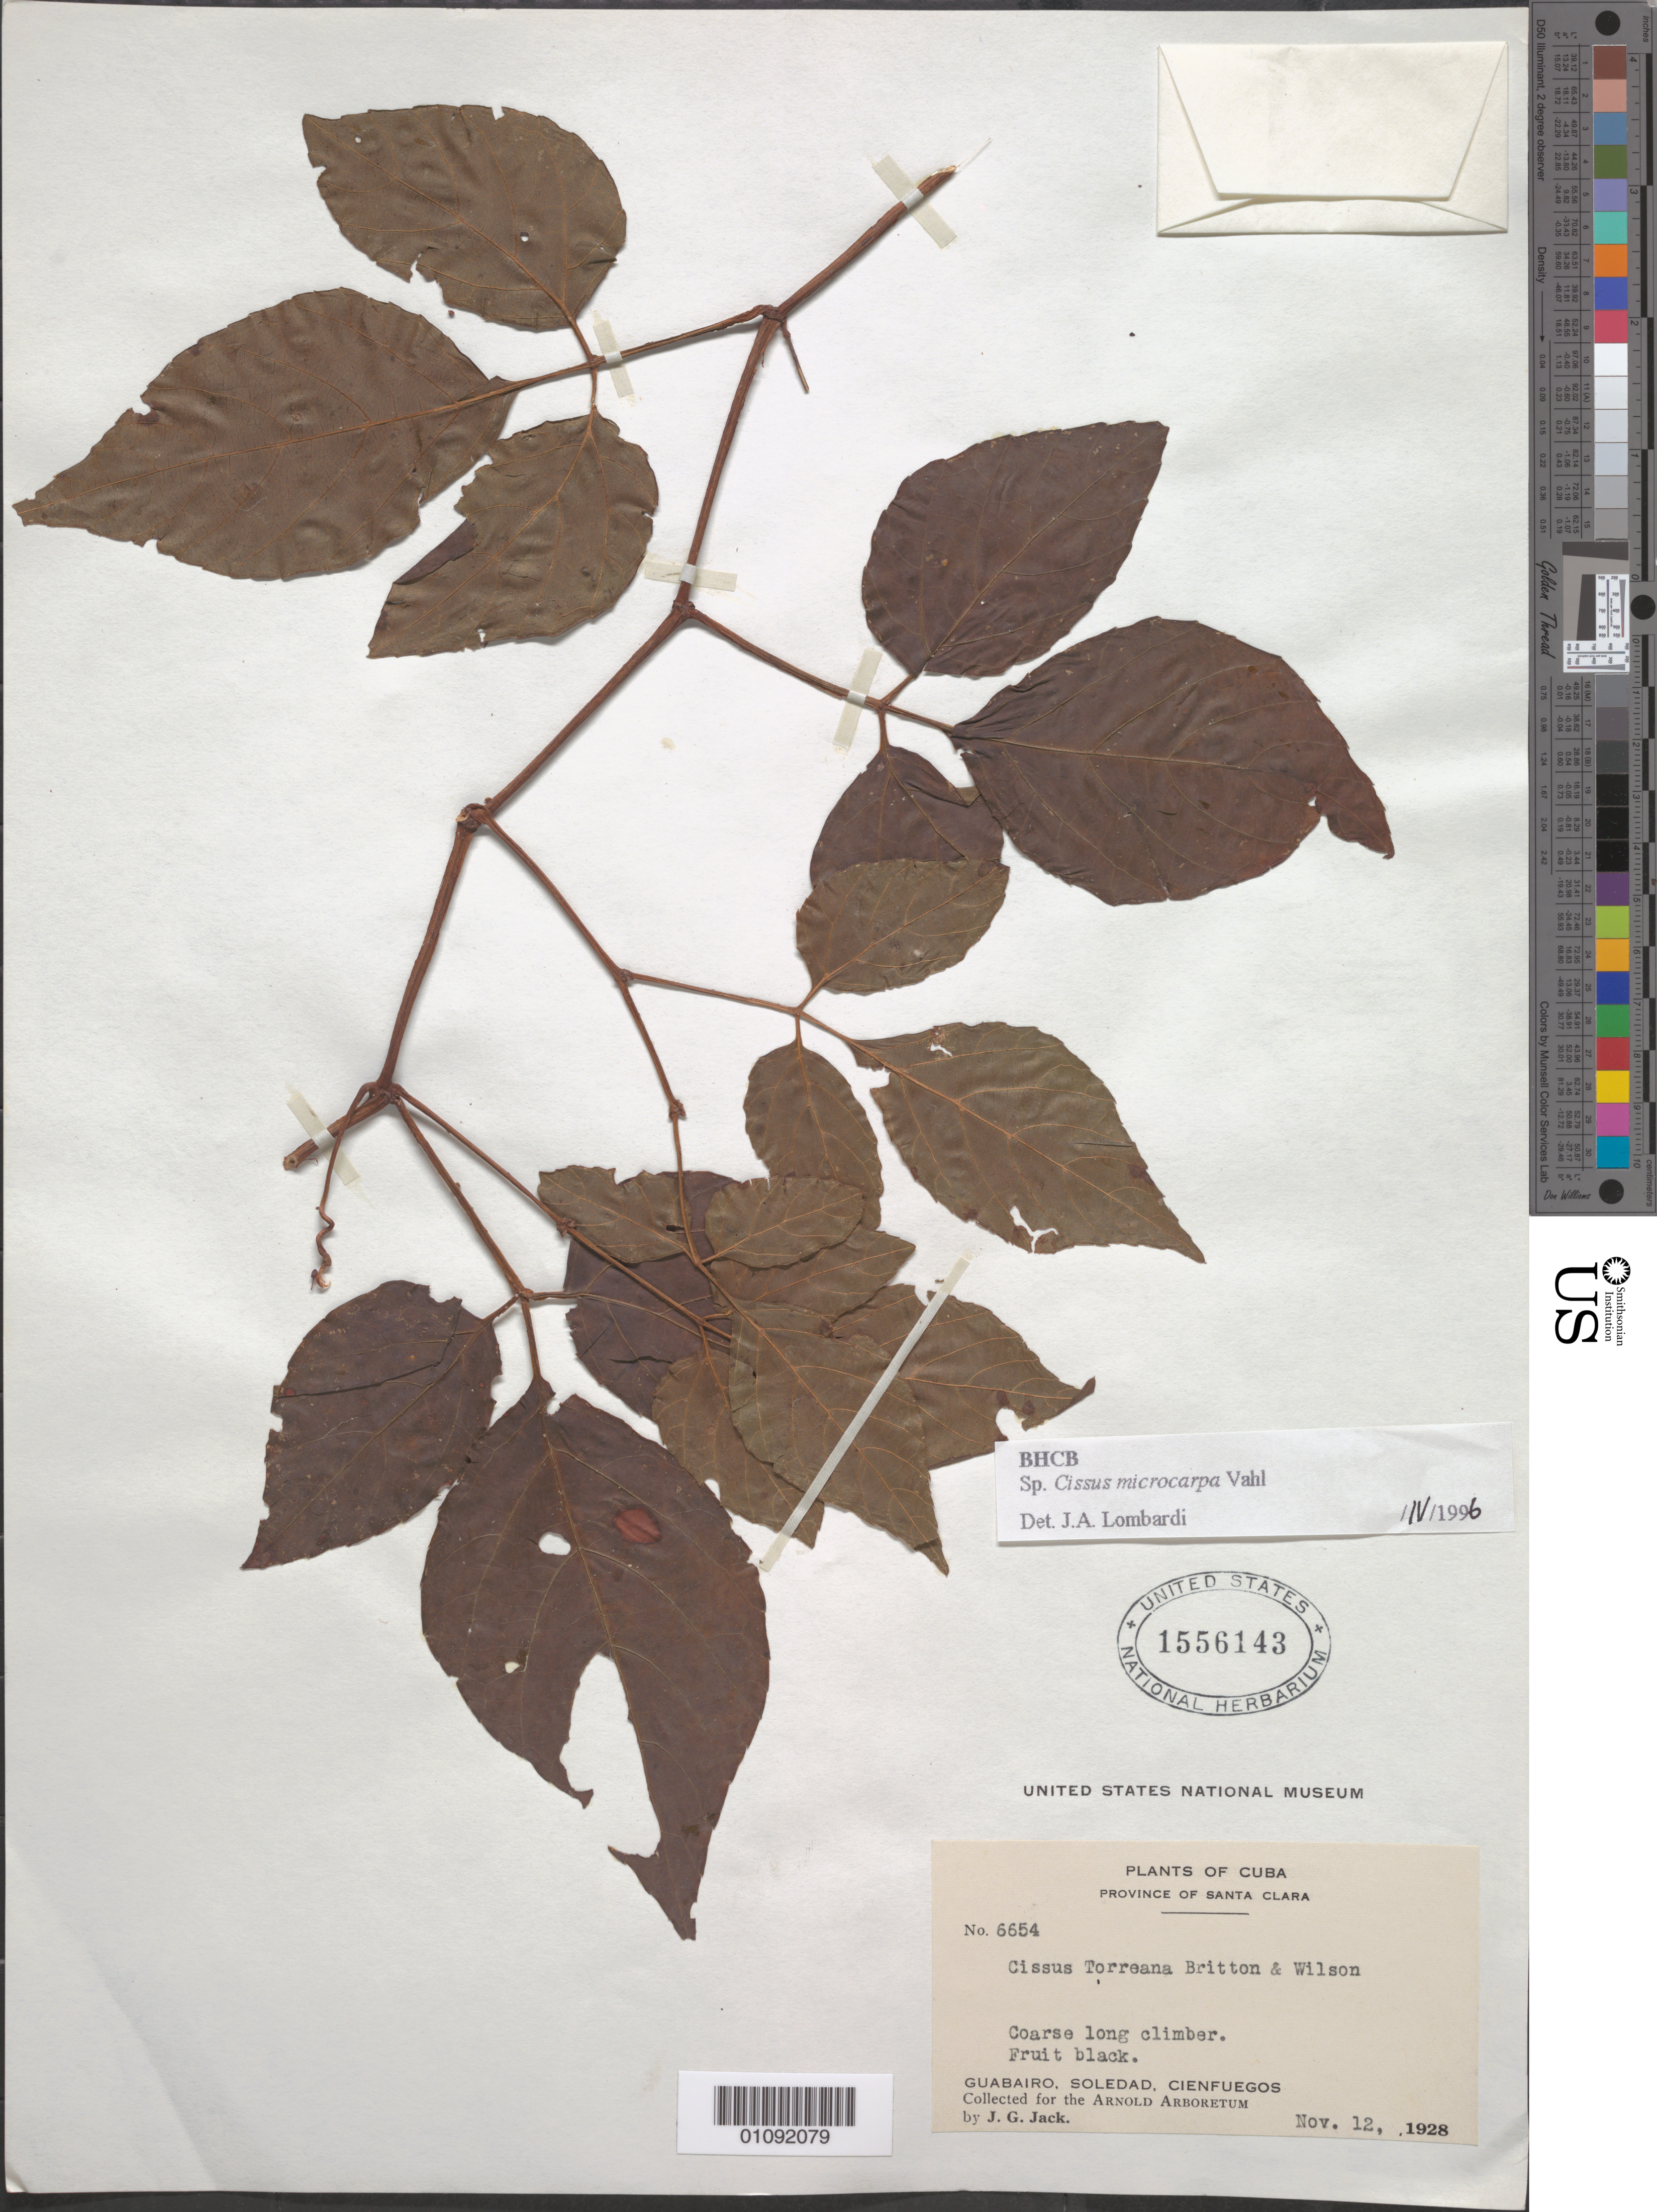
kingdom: Plantae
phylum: Tracheophyta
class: Magnoliopsida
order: Vitales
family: Vitaceae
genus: Cissus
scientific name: Cissus microcarpa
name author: Vahl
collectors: J. G. Jack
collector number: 6654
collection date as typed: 12 Nov 1928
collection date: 1928-11-12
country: Cuba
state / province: Cienfuegos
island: Cuba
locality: Guabairo, Soledad, Cienfuegos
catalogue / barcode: US 1556143